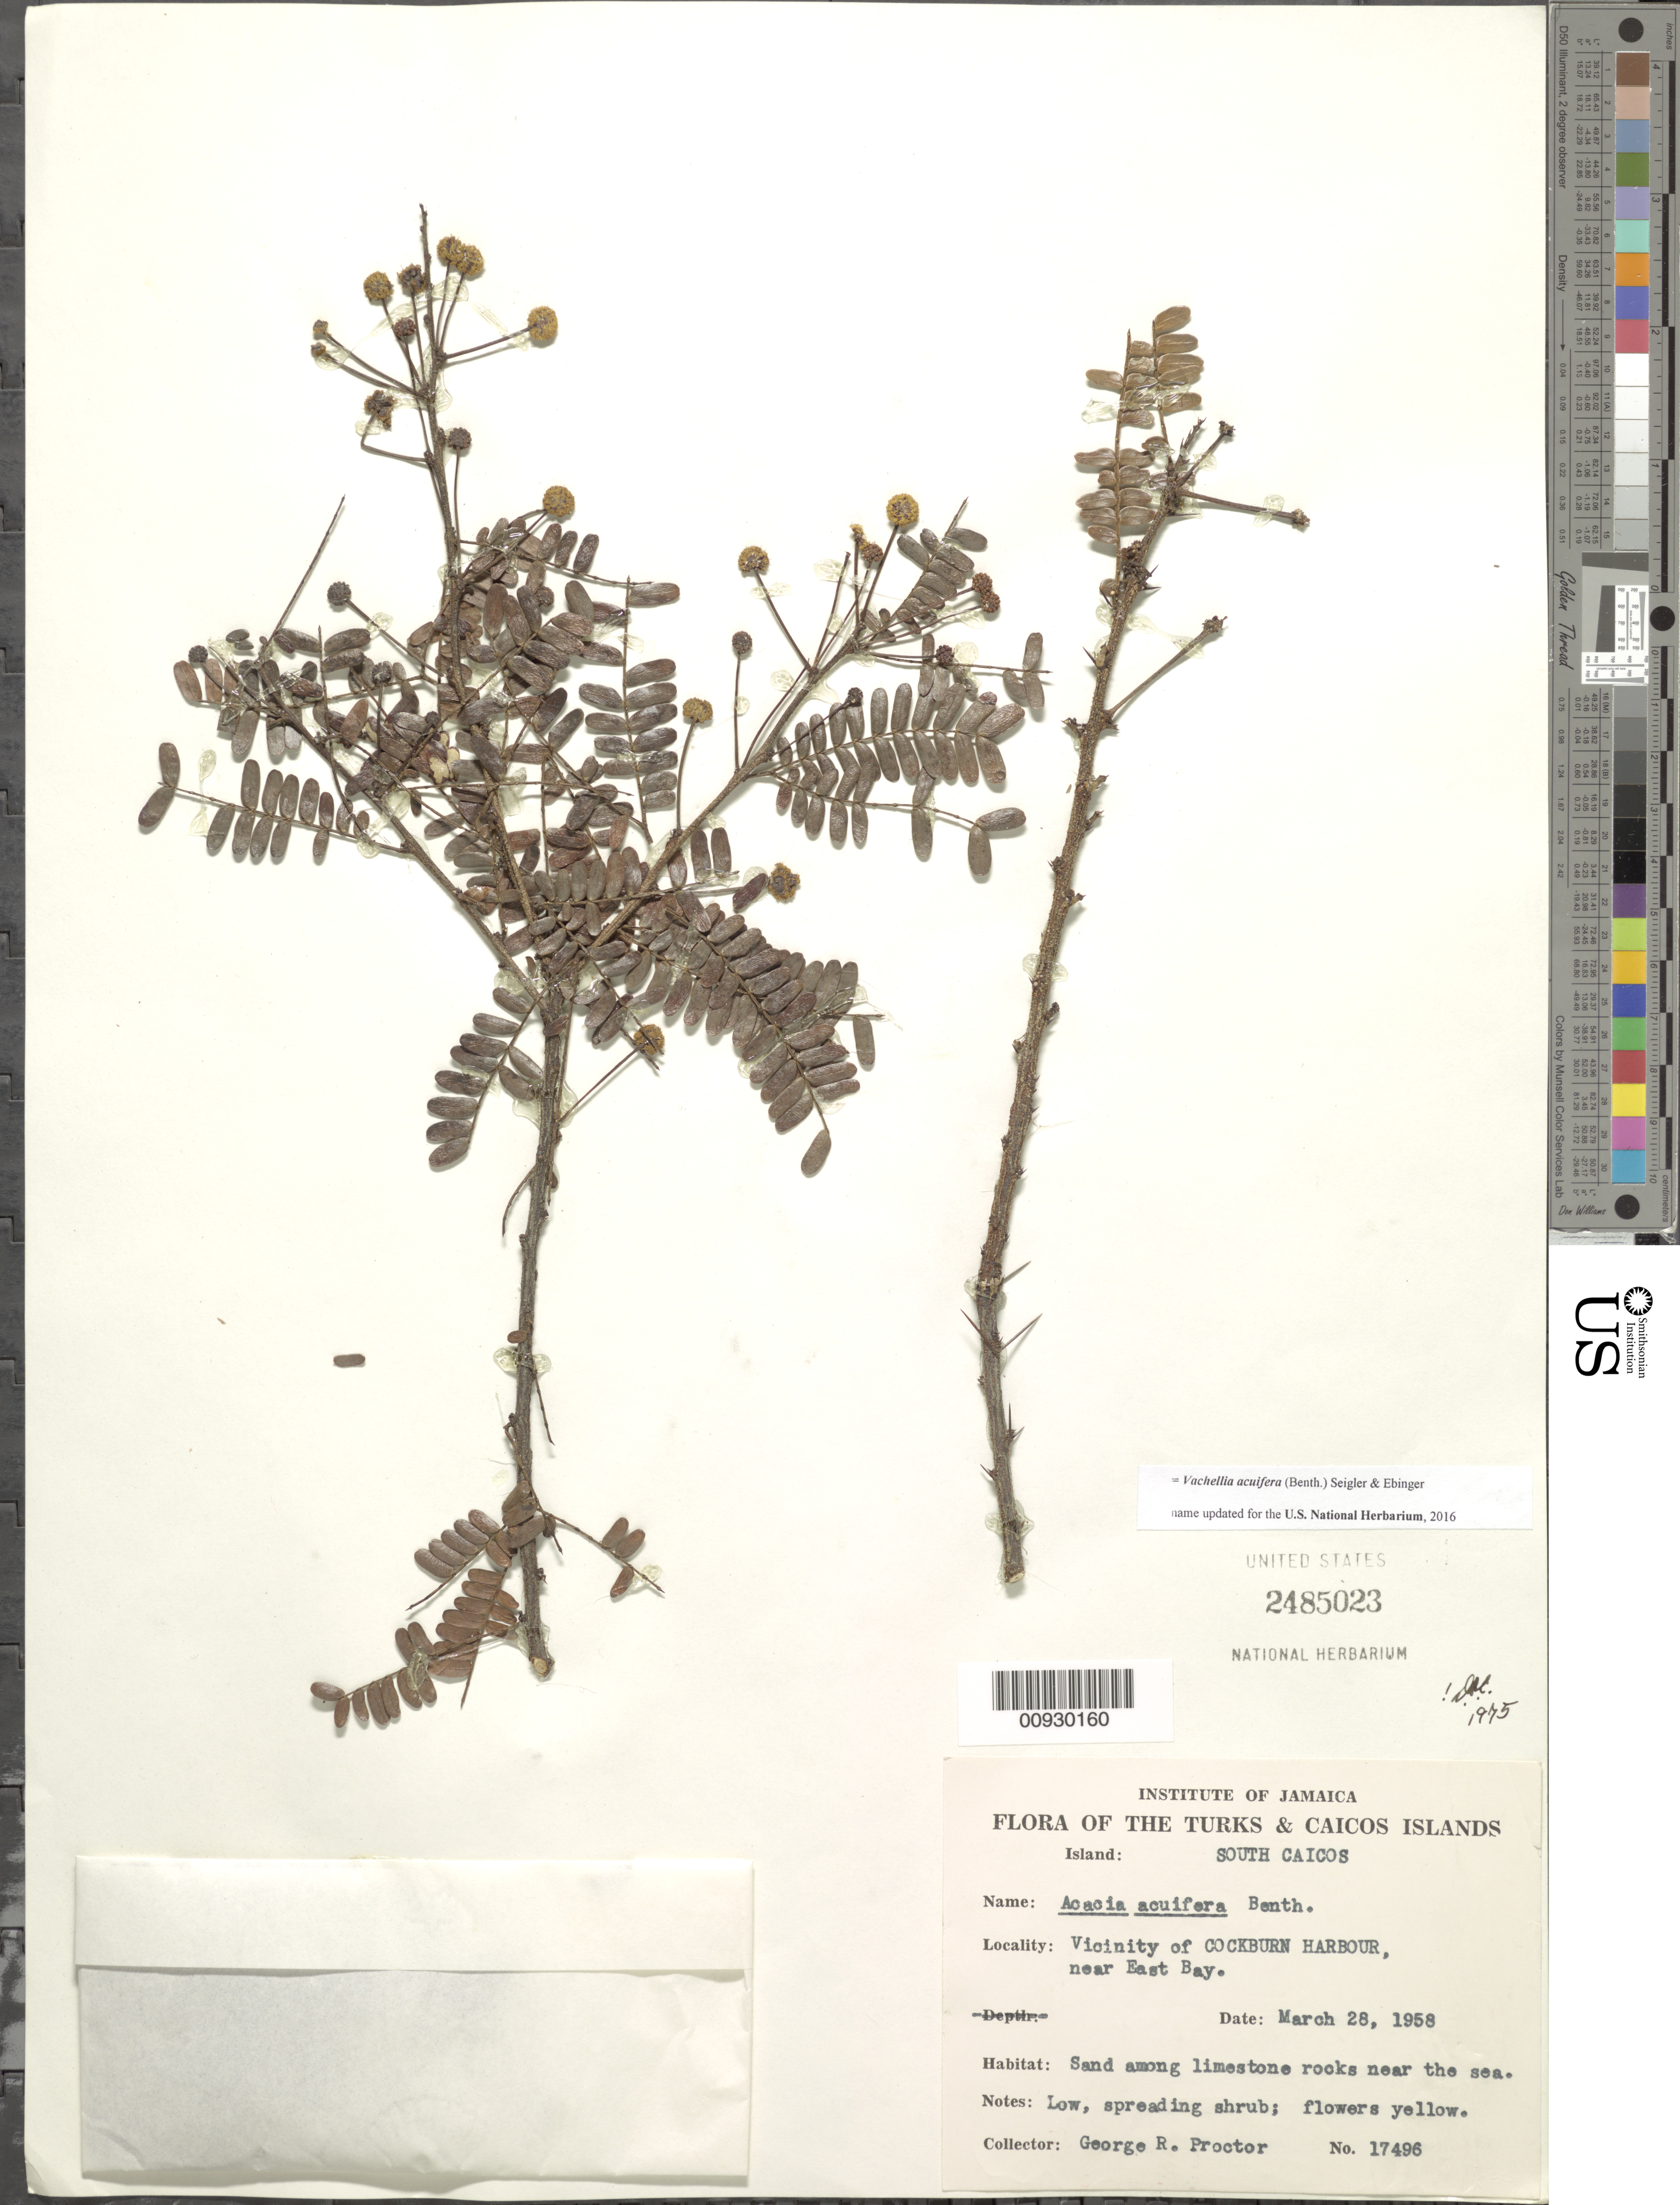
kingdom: Plantae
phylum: Tracheophyta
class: Magnoliopsida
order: Fabales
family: Fabaceae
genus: Vachellia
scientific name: Vachellia acuifera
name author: (Benth.) Seigler & Ebinger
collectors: G. R. Proctor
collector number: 17496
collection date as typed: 28 Mar 1958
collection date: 1958-03-28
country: Turks and Caicos Islands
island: South Caicos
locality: Vicinity of Cockburn Harbour, near East Bay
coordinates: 0 N, 0 E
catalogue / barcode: US 2485032